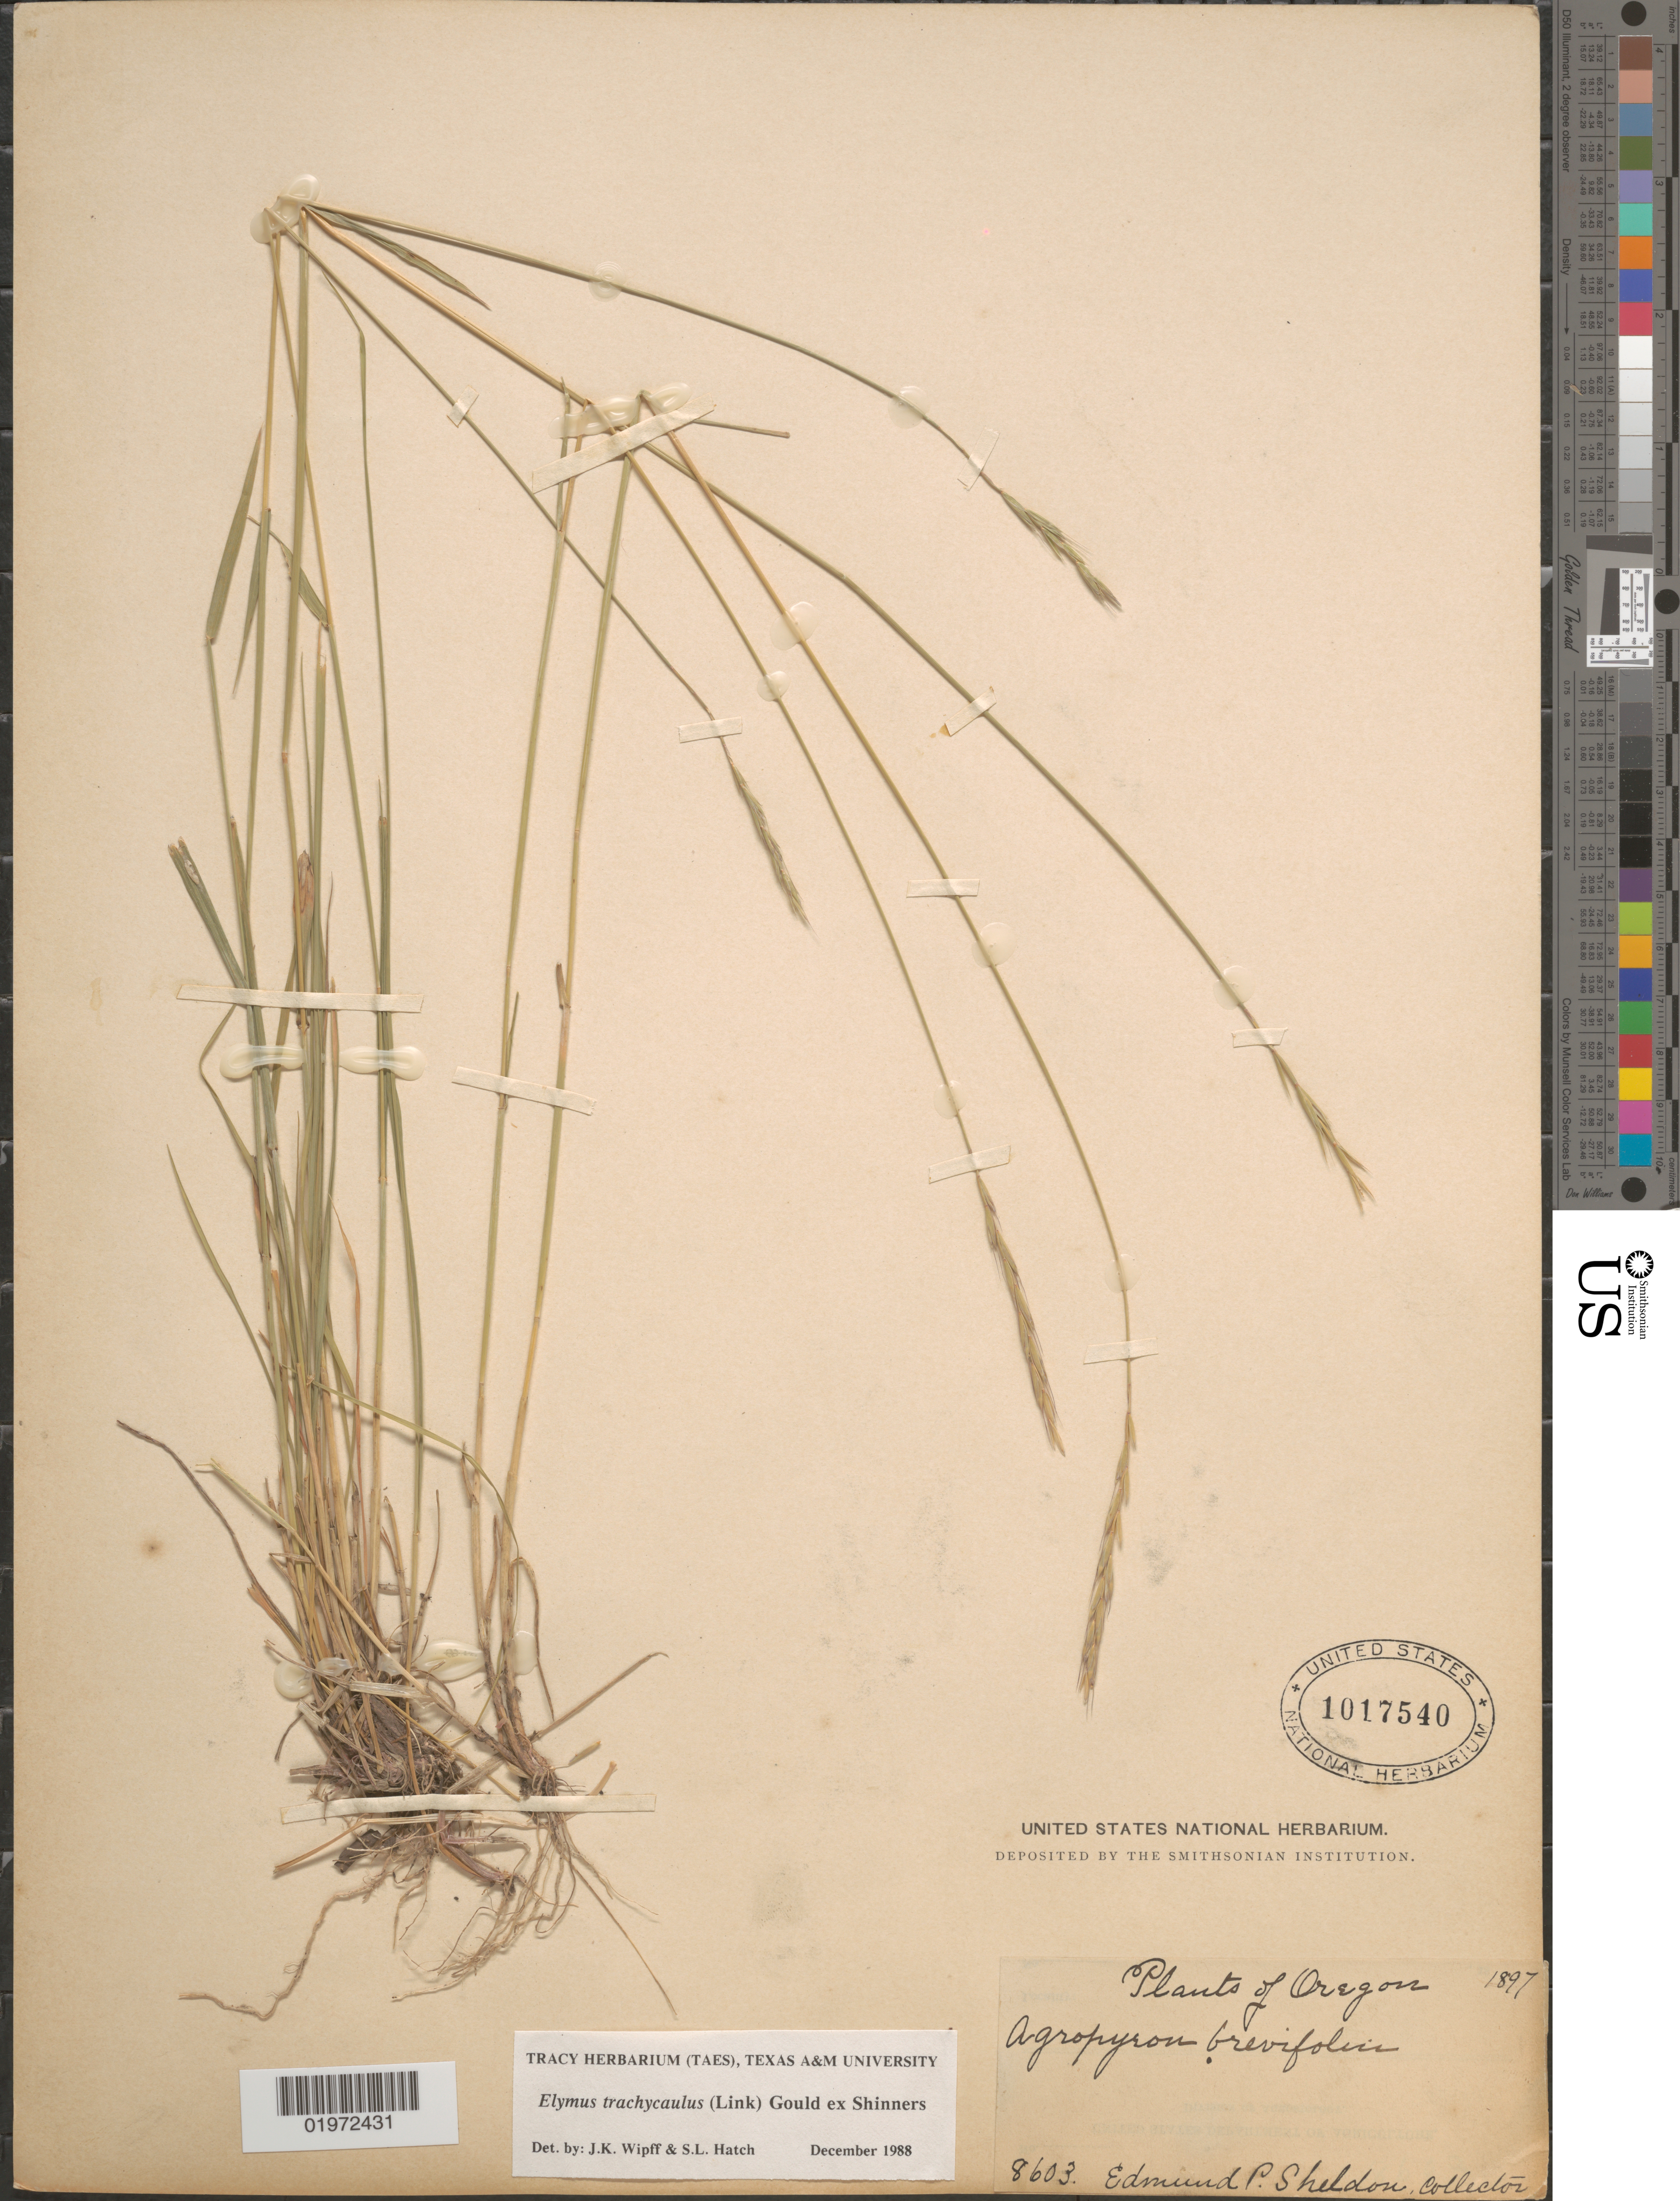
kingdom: Plantae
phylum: Tracheophyta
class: Liliopsida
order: Poales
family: Poaceae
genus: Elymus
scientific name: Elymus trachycaulus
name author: (Link) Gould ex Shinners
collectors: E. P. Sheldon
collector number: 8603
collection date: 1897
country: United States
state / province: Oregon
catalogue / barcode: US 1017540